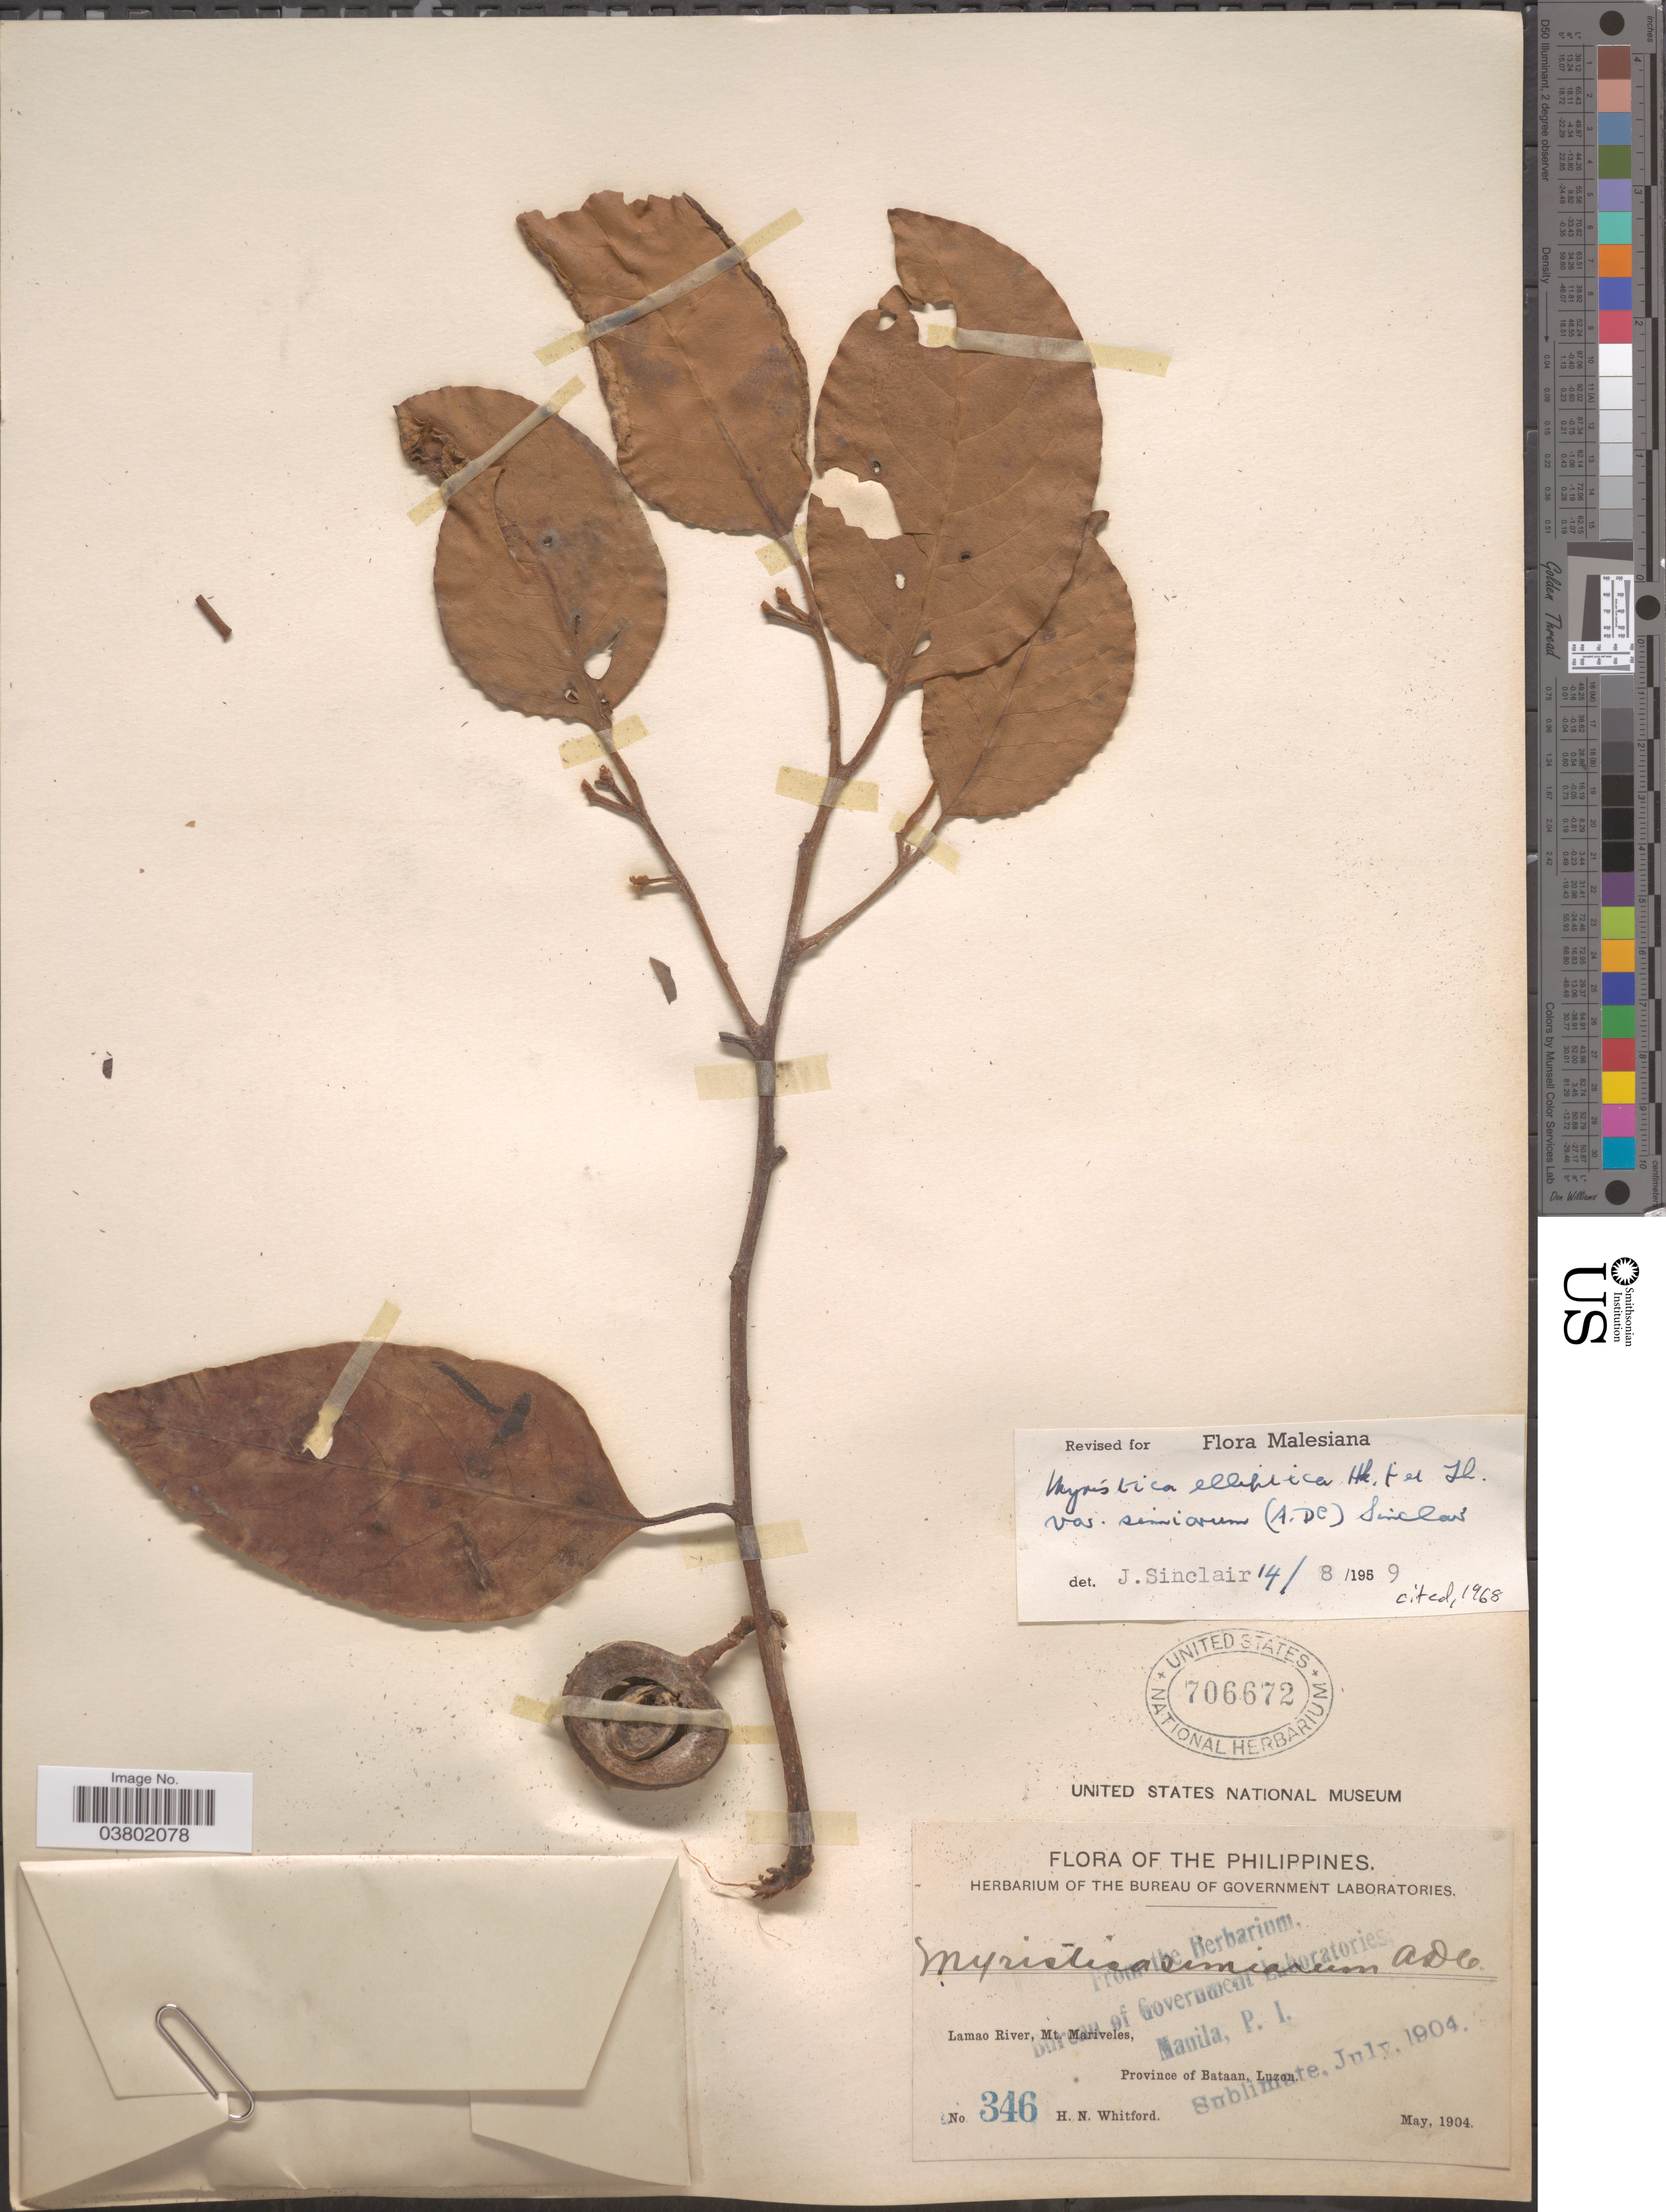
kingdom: Plantae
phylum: Tracheophyta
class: Magnoliopsida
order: Magnoliales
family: Myristicaceae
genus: Myristica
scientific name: Myristica elliptica var. simiarum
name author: (A. DC.) J. Sinclair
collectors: H. N. Whitford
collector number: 346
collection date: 1904-05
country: Philippines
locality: Lamao River, Mt.Mariveles. Province of Bataan, Luzon.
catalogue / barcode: US 706672